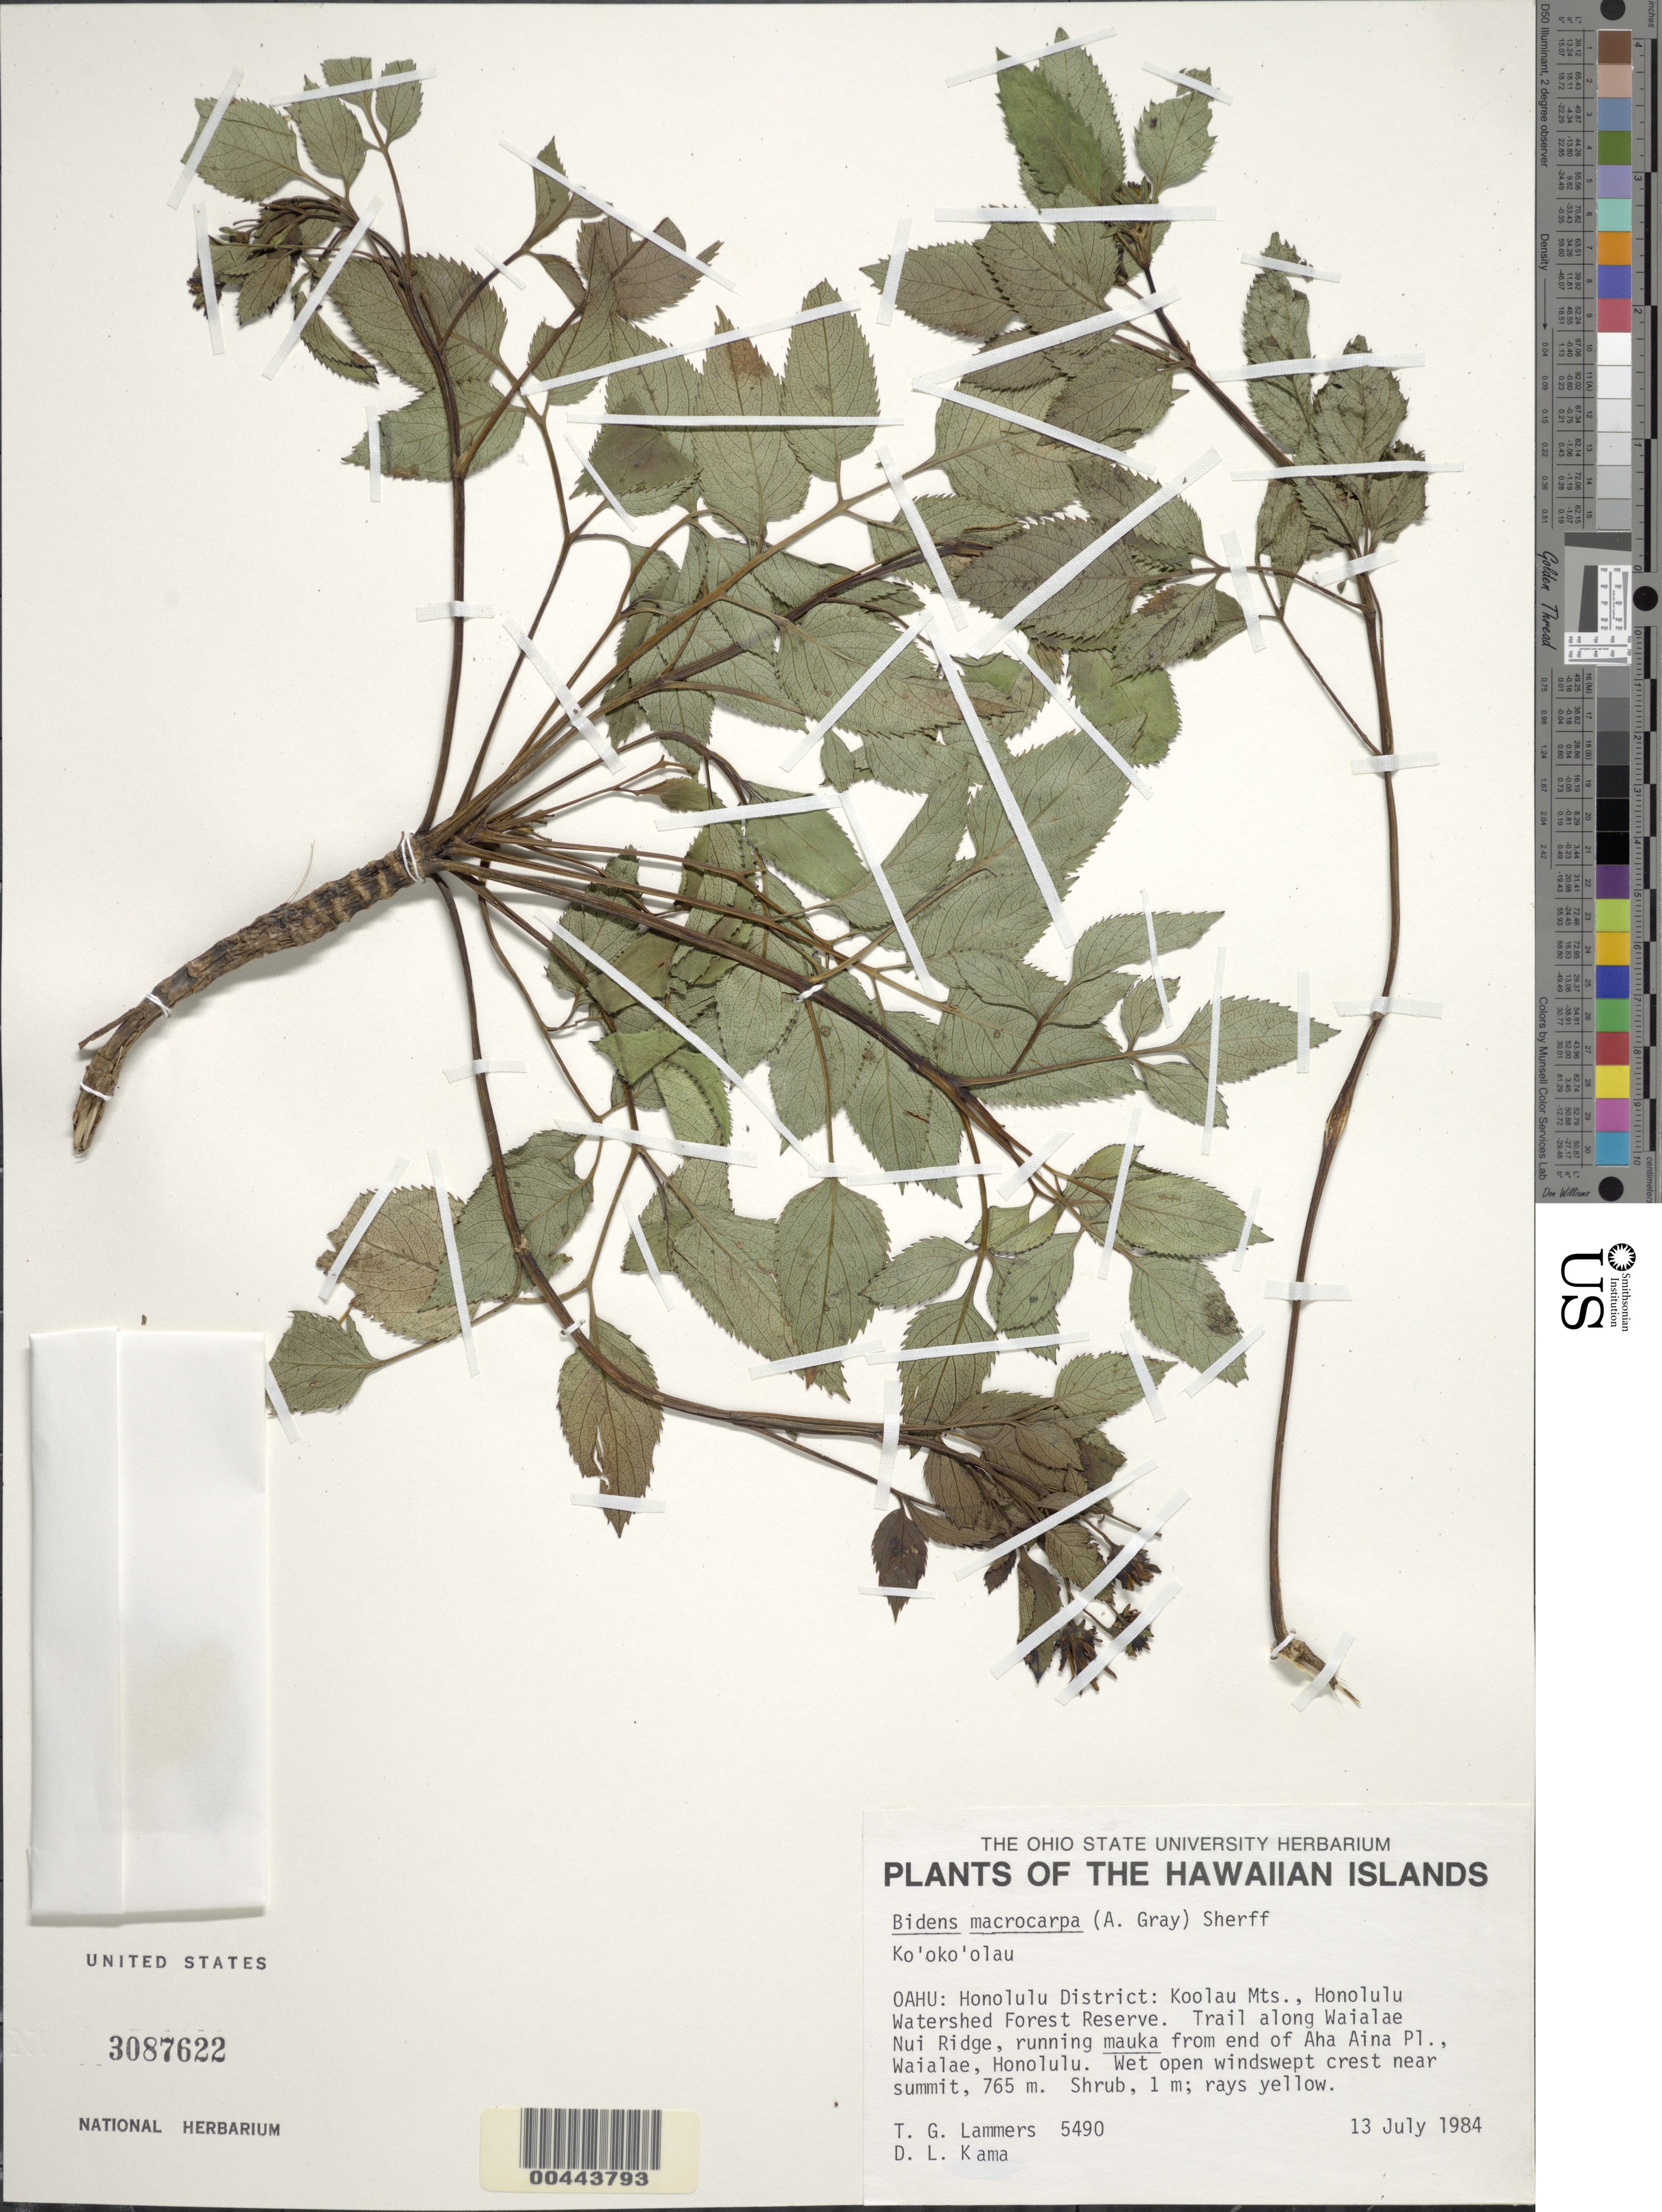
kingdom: Plantae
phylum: Tracheophyta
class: Magnoliopsida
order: Asterales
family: Asteraceae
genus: Bidens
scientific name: Bidens macrocarpa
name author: (A. Gray) Sherff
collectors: T. G. Lammers & D. Kama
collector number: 5490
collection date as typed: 13 Jul 1984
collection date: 1984-07-13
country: United States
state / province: Hawaii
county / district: Honolulu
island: Oahu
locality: Honolulu Dist., Koolau Mts., Honolulu Watershed For. Res., trail along Nui Ridge running mauka from end of Aha Aina Pl., Waialae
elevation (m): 765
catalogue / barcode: US 3087622